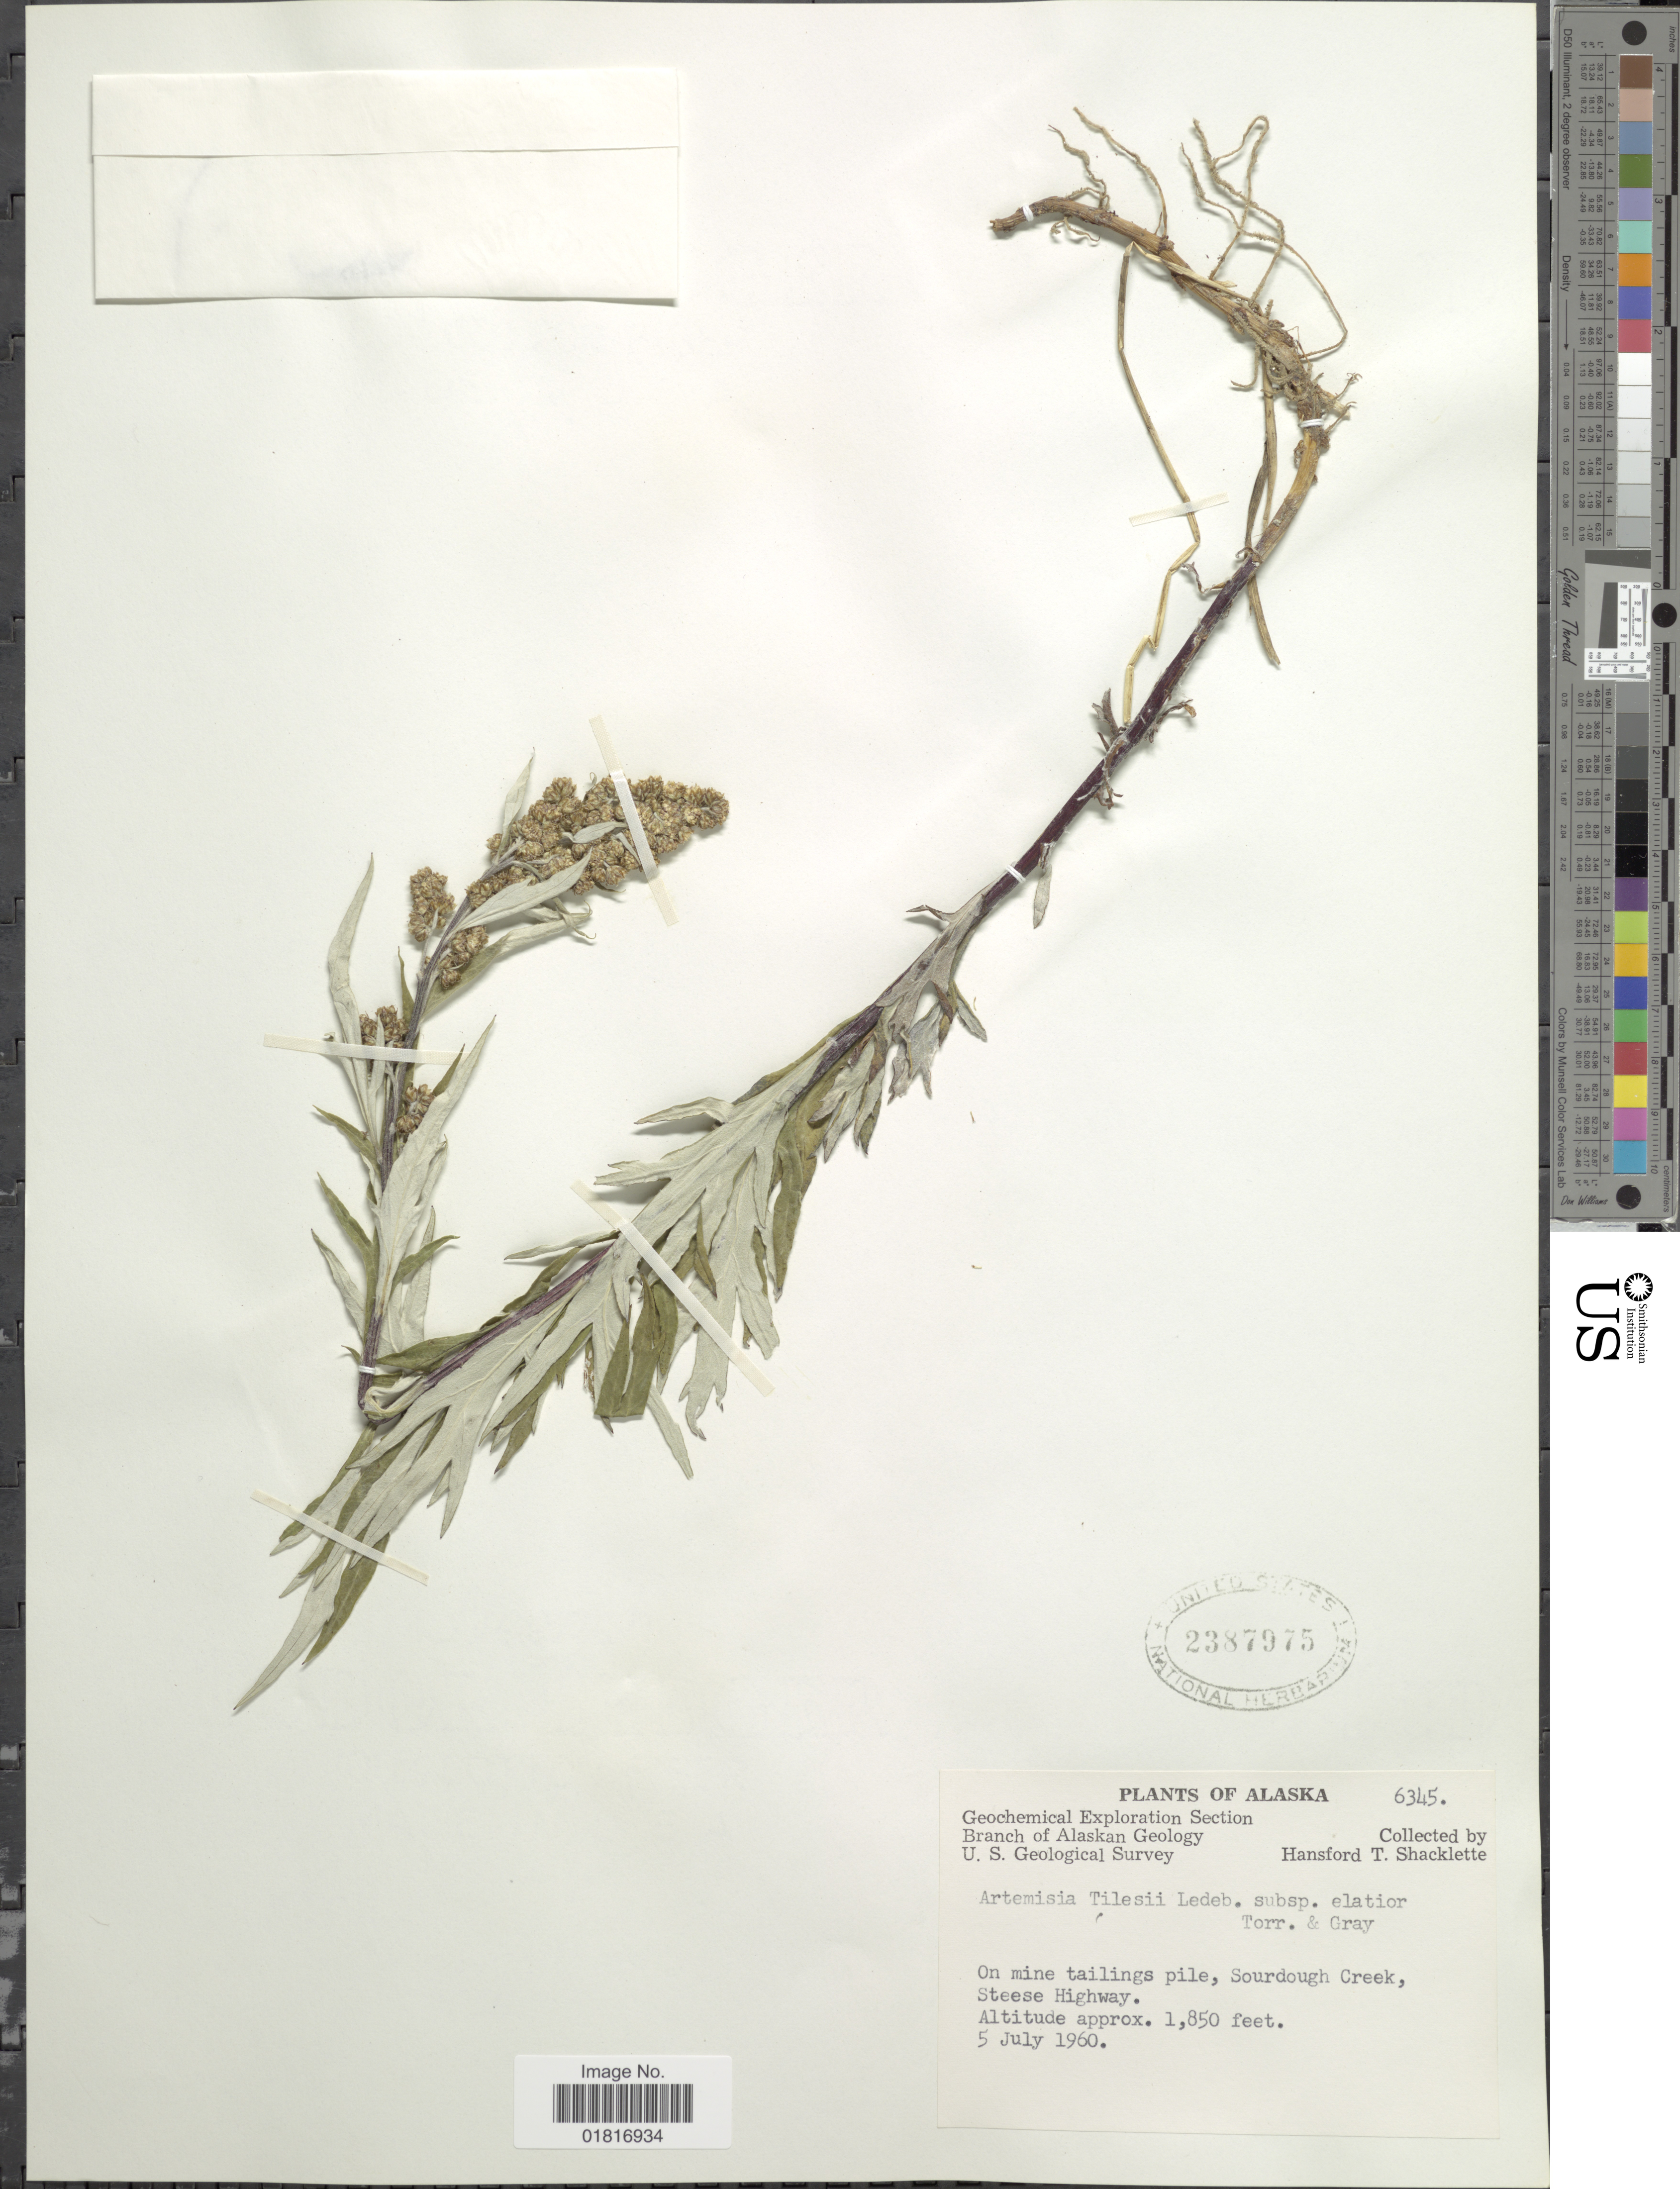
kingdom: Plantae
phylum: Tracheophyta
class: Magnoliopsida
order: Asterales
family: Asteraceae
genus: Artemisia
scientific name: Artemisia tilesii var. elatior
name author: Torr. & A. Gray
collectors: H. Shacklette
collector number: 6345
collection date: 1960-07-05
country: United States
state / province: Alaska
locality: On mine tailings pile, Sourdough Creek, Steese Highway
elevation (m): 564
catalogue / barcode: US 2387975